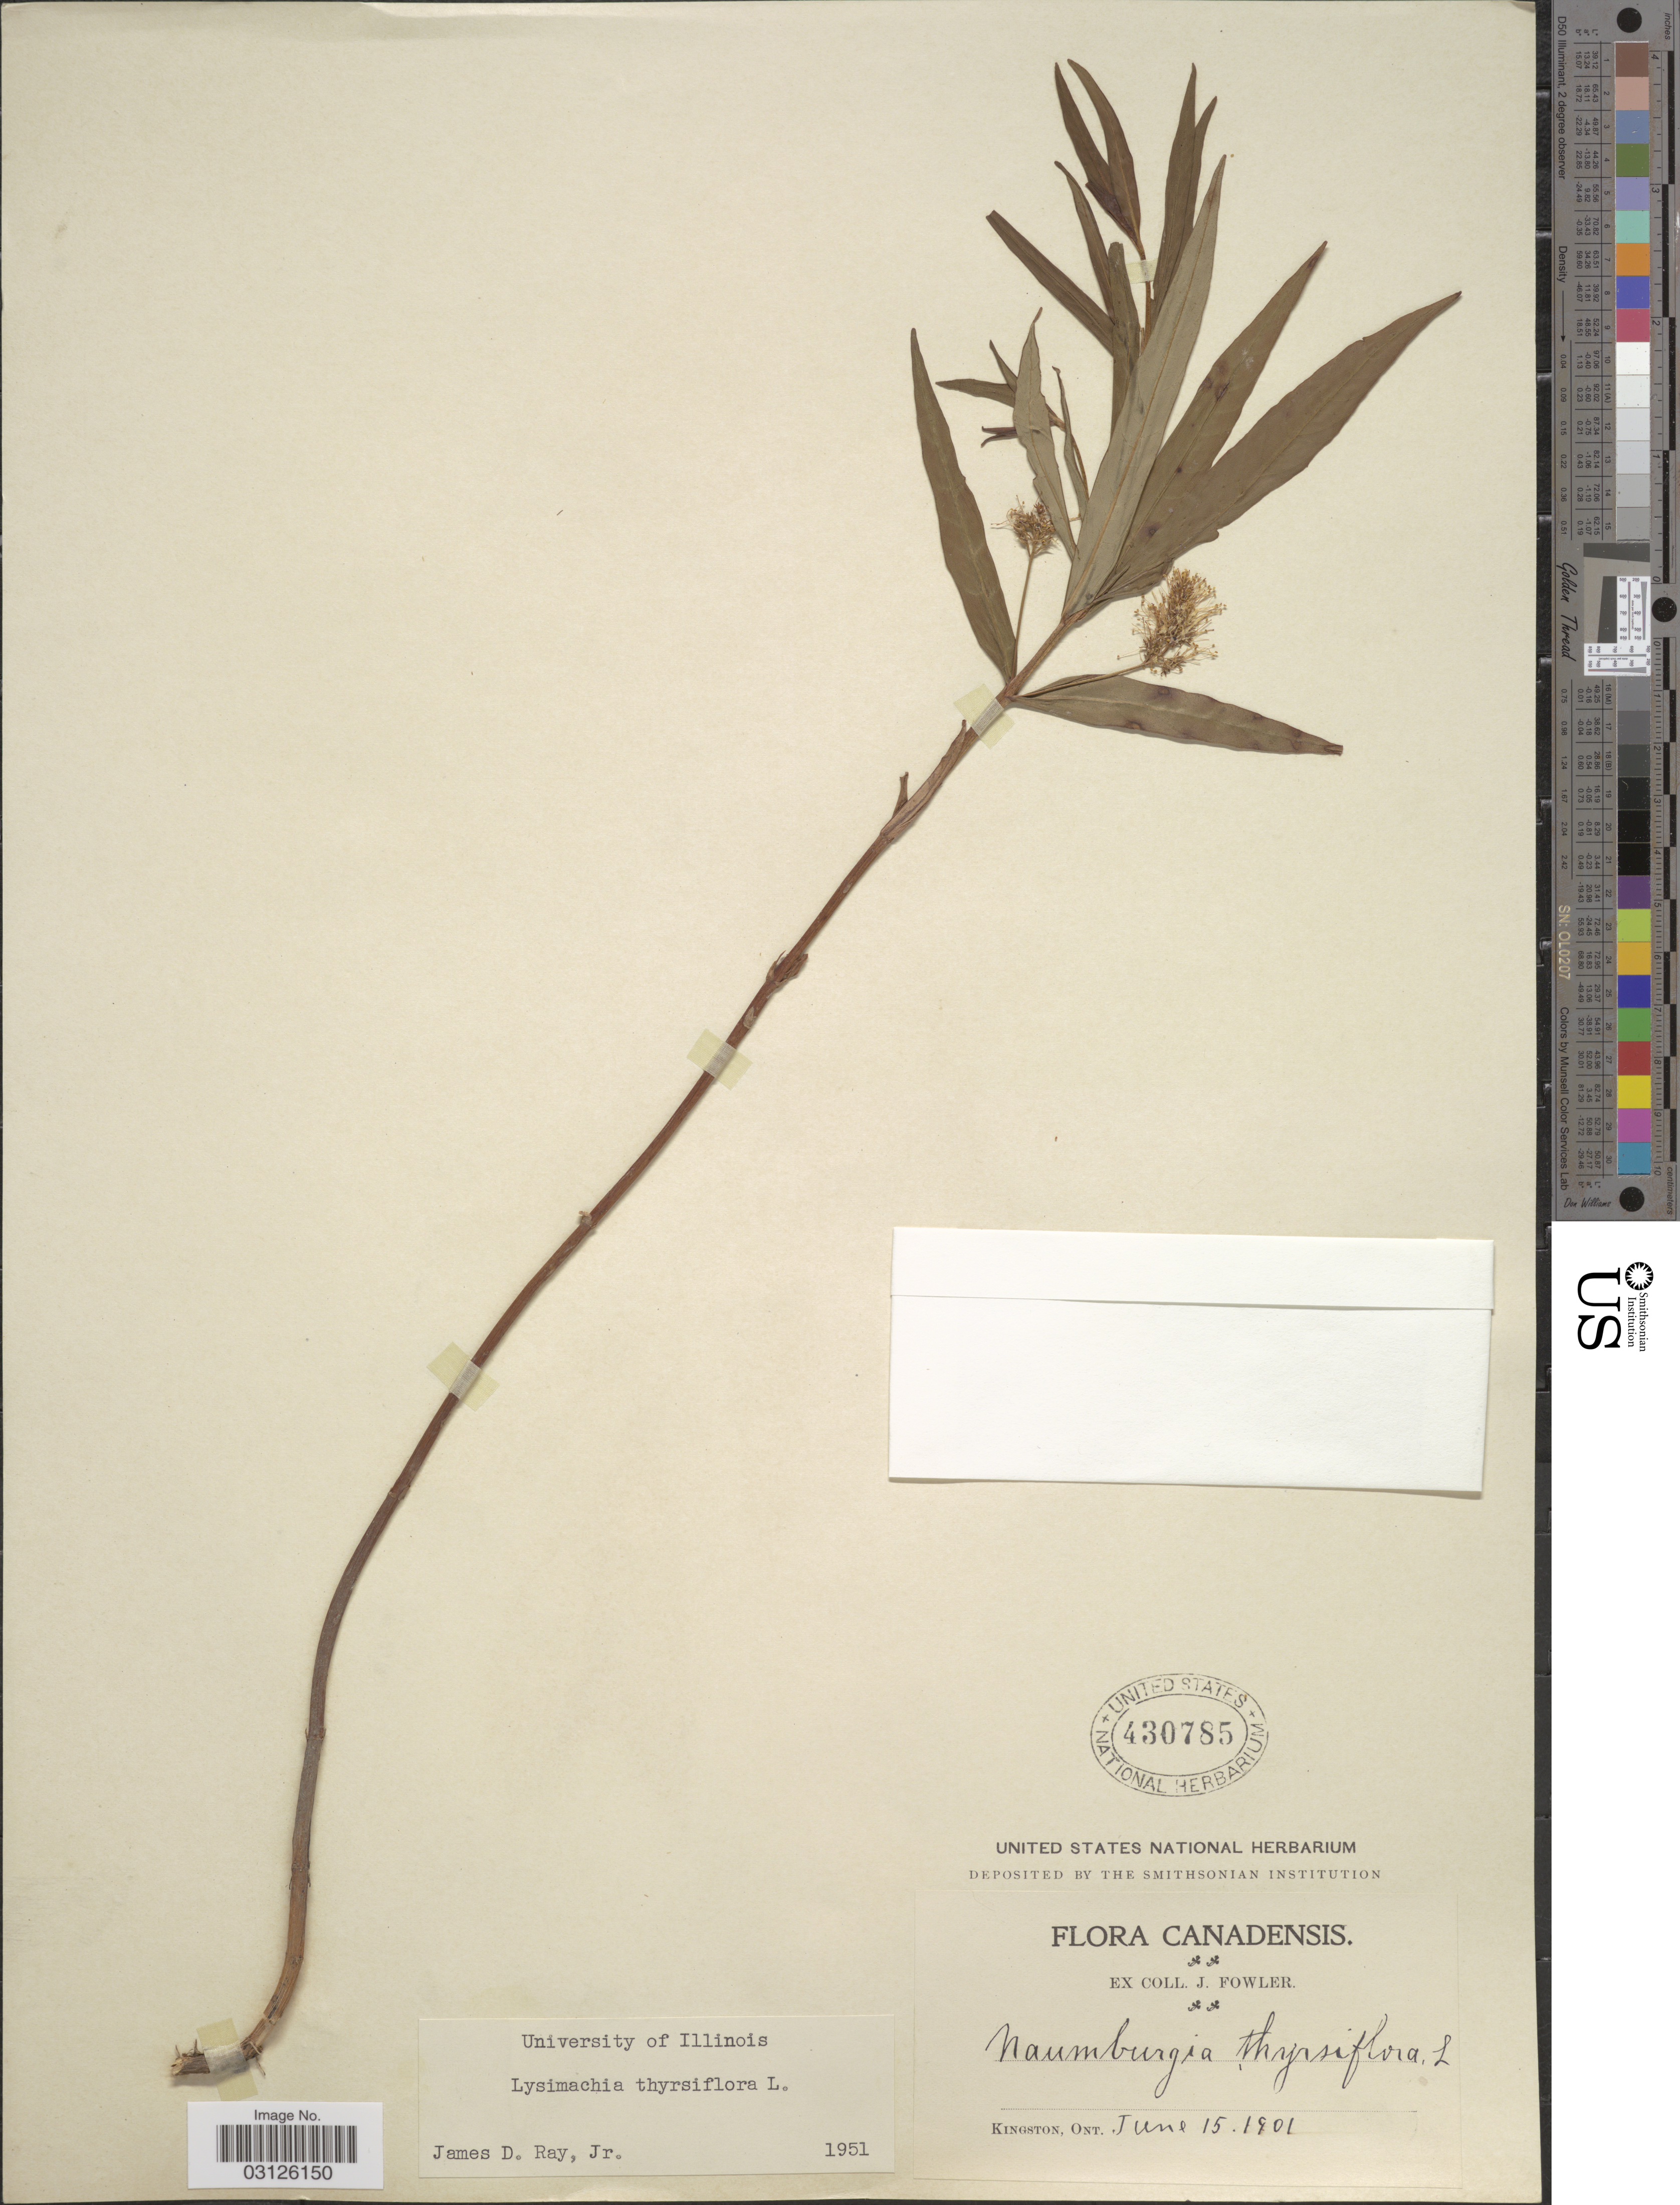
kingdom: Plantae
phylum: Tracheophyta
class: Magnoliopsida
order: Ericales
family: Primulaceae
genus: Lysimachia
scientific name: Lysimachia thyrsiflora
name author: L.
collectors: J. Fowler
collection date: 1901-06-15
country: Canada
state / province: Ontario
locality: Kingston.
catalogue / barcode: US 430785